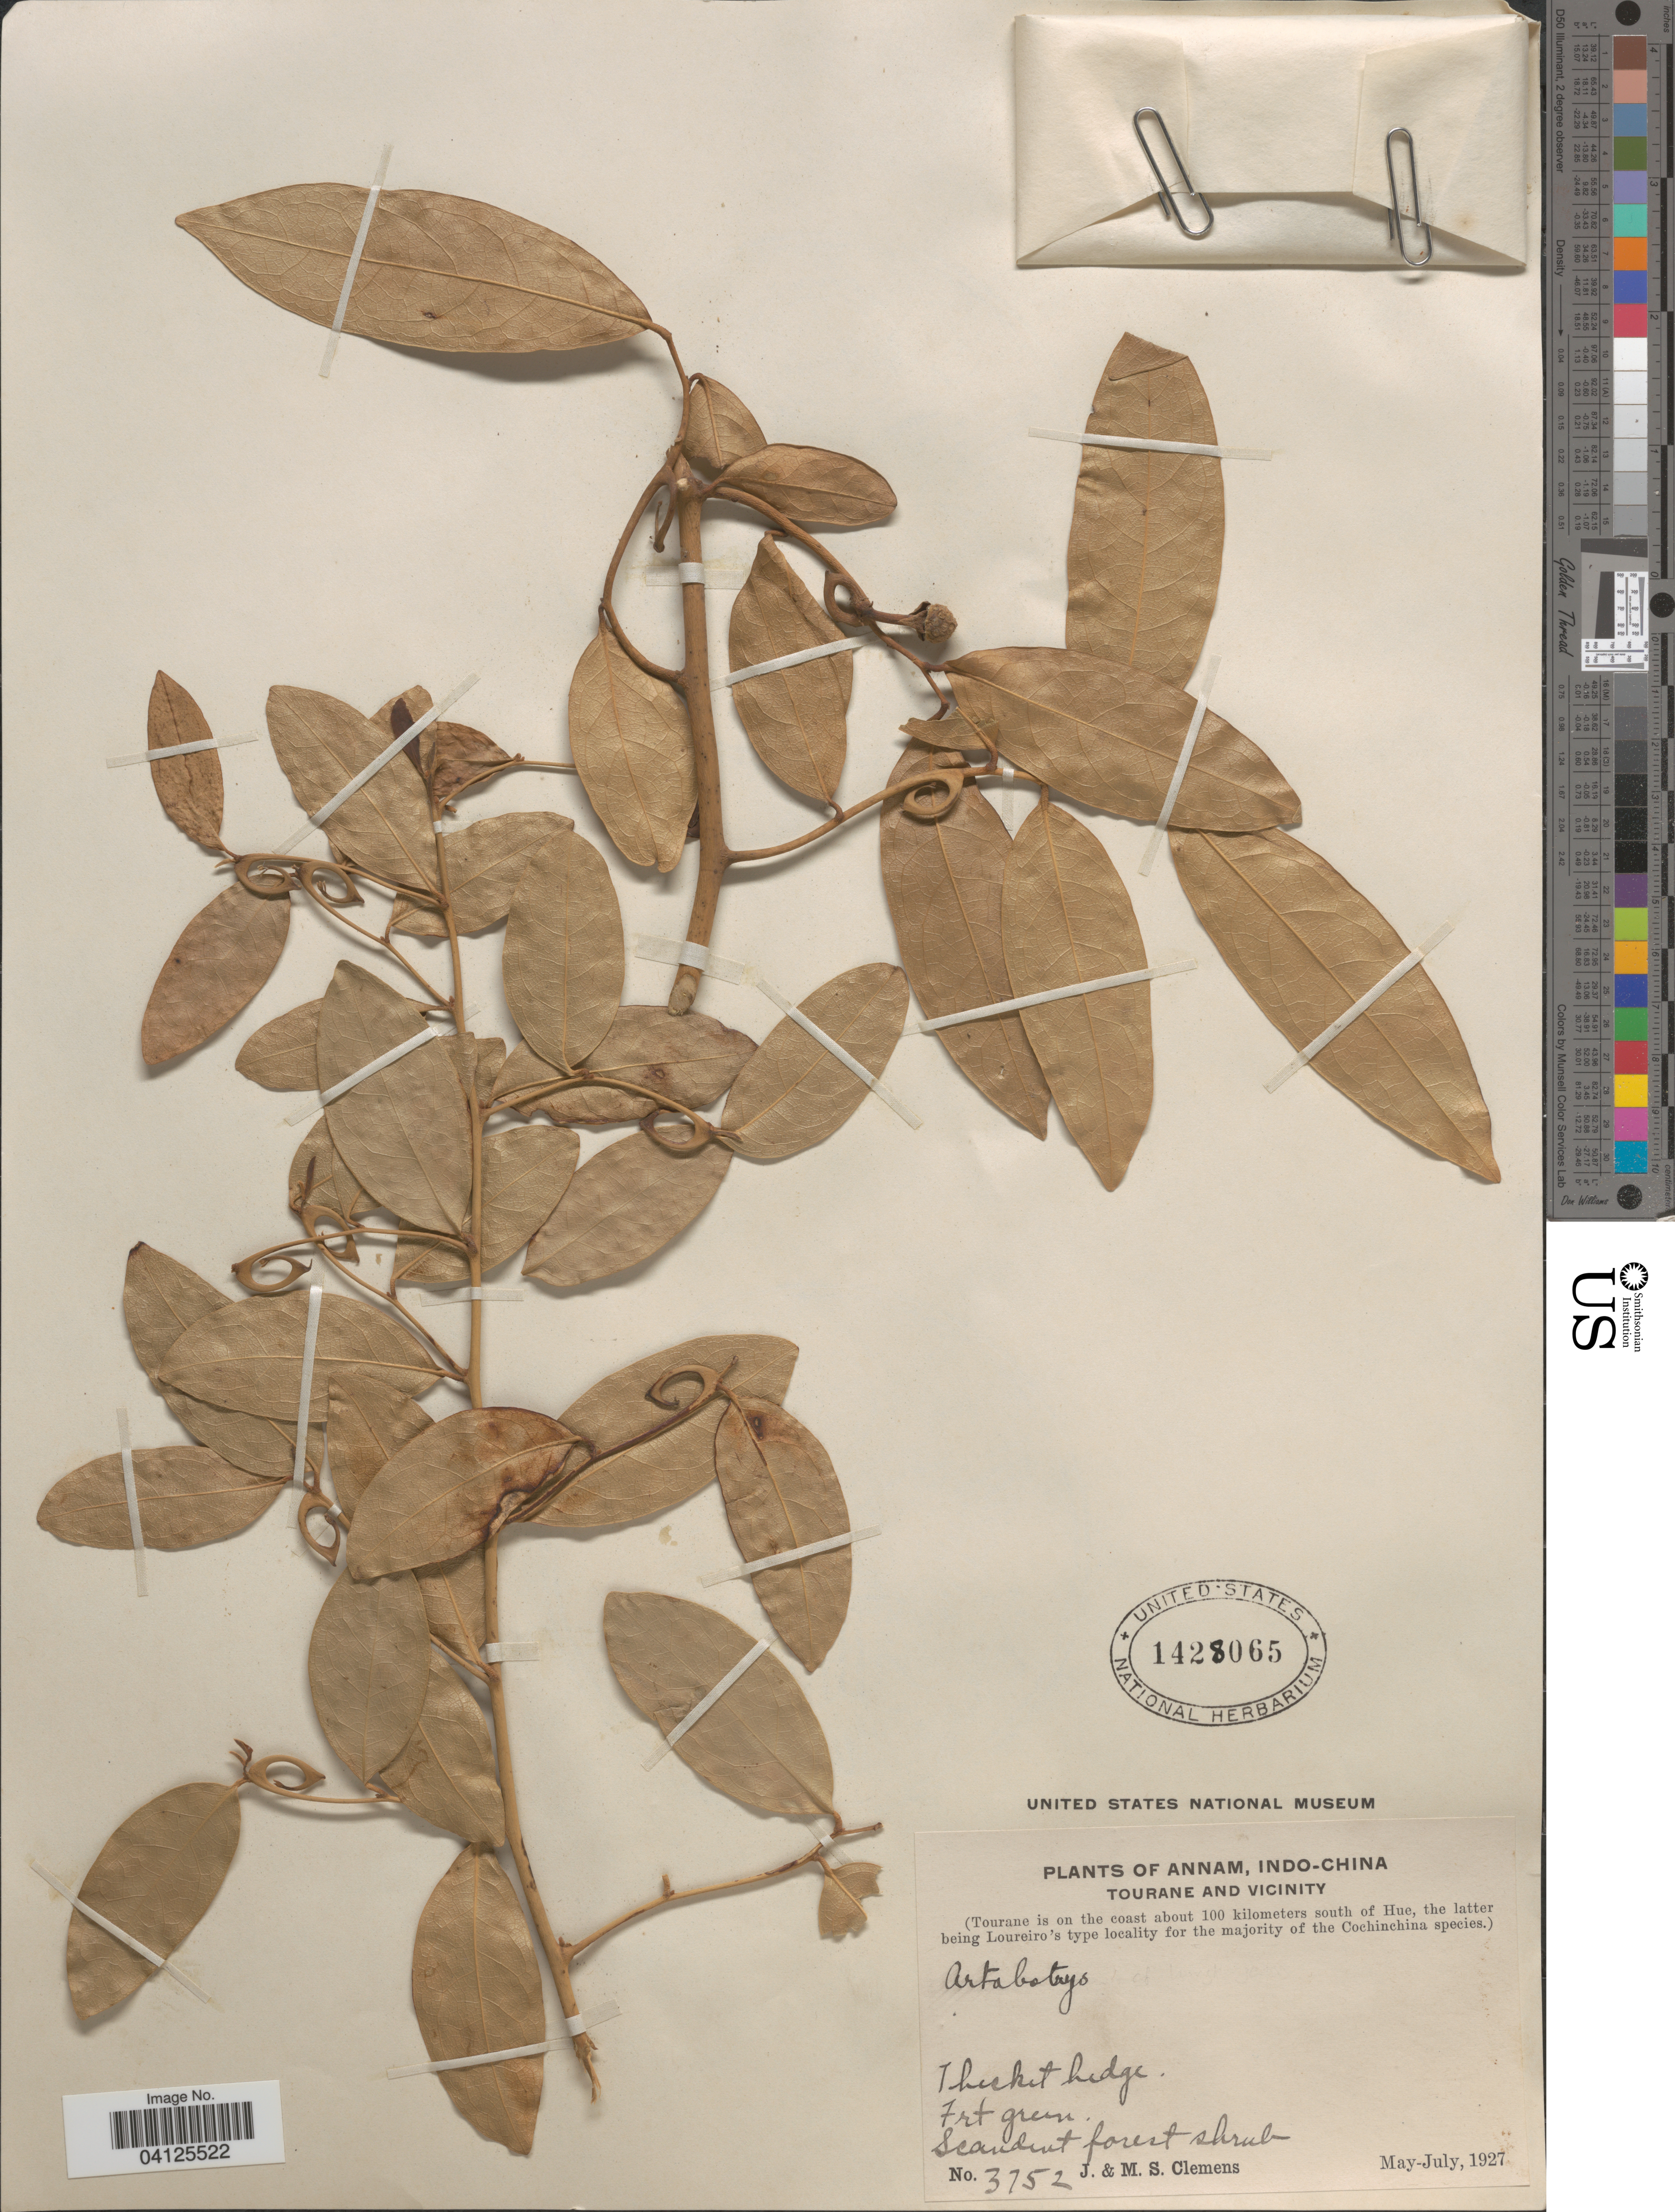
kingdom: Plantae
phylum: Tracheophyta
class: Magnoliopsida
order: Magnoliales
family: Annonaceae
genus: Artabotrys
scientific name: Artabotrys sp.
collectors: J. Clemens & M. S. Clemens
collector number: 3752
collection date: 1927-05/1927-07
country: Vietnam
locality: Annam. Tourane and vicinity. (Tourane is on the coast about 100 kilometers south of Hue).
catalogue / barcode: US 1428065